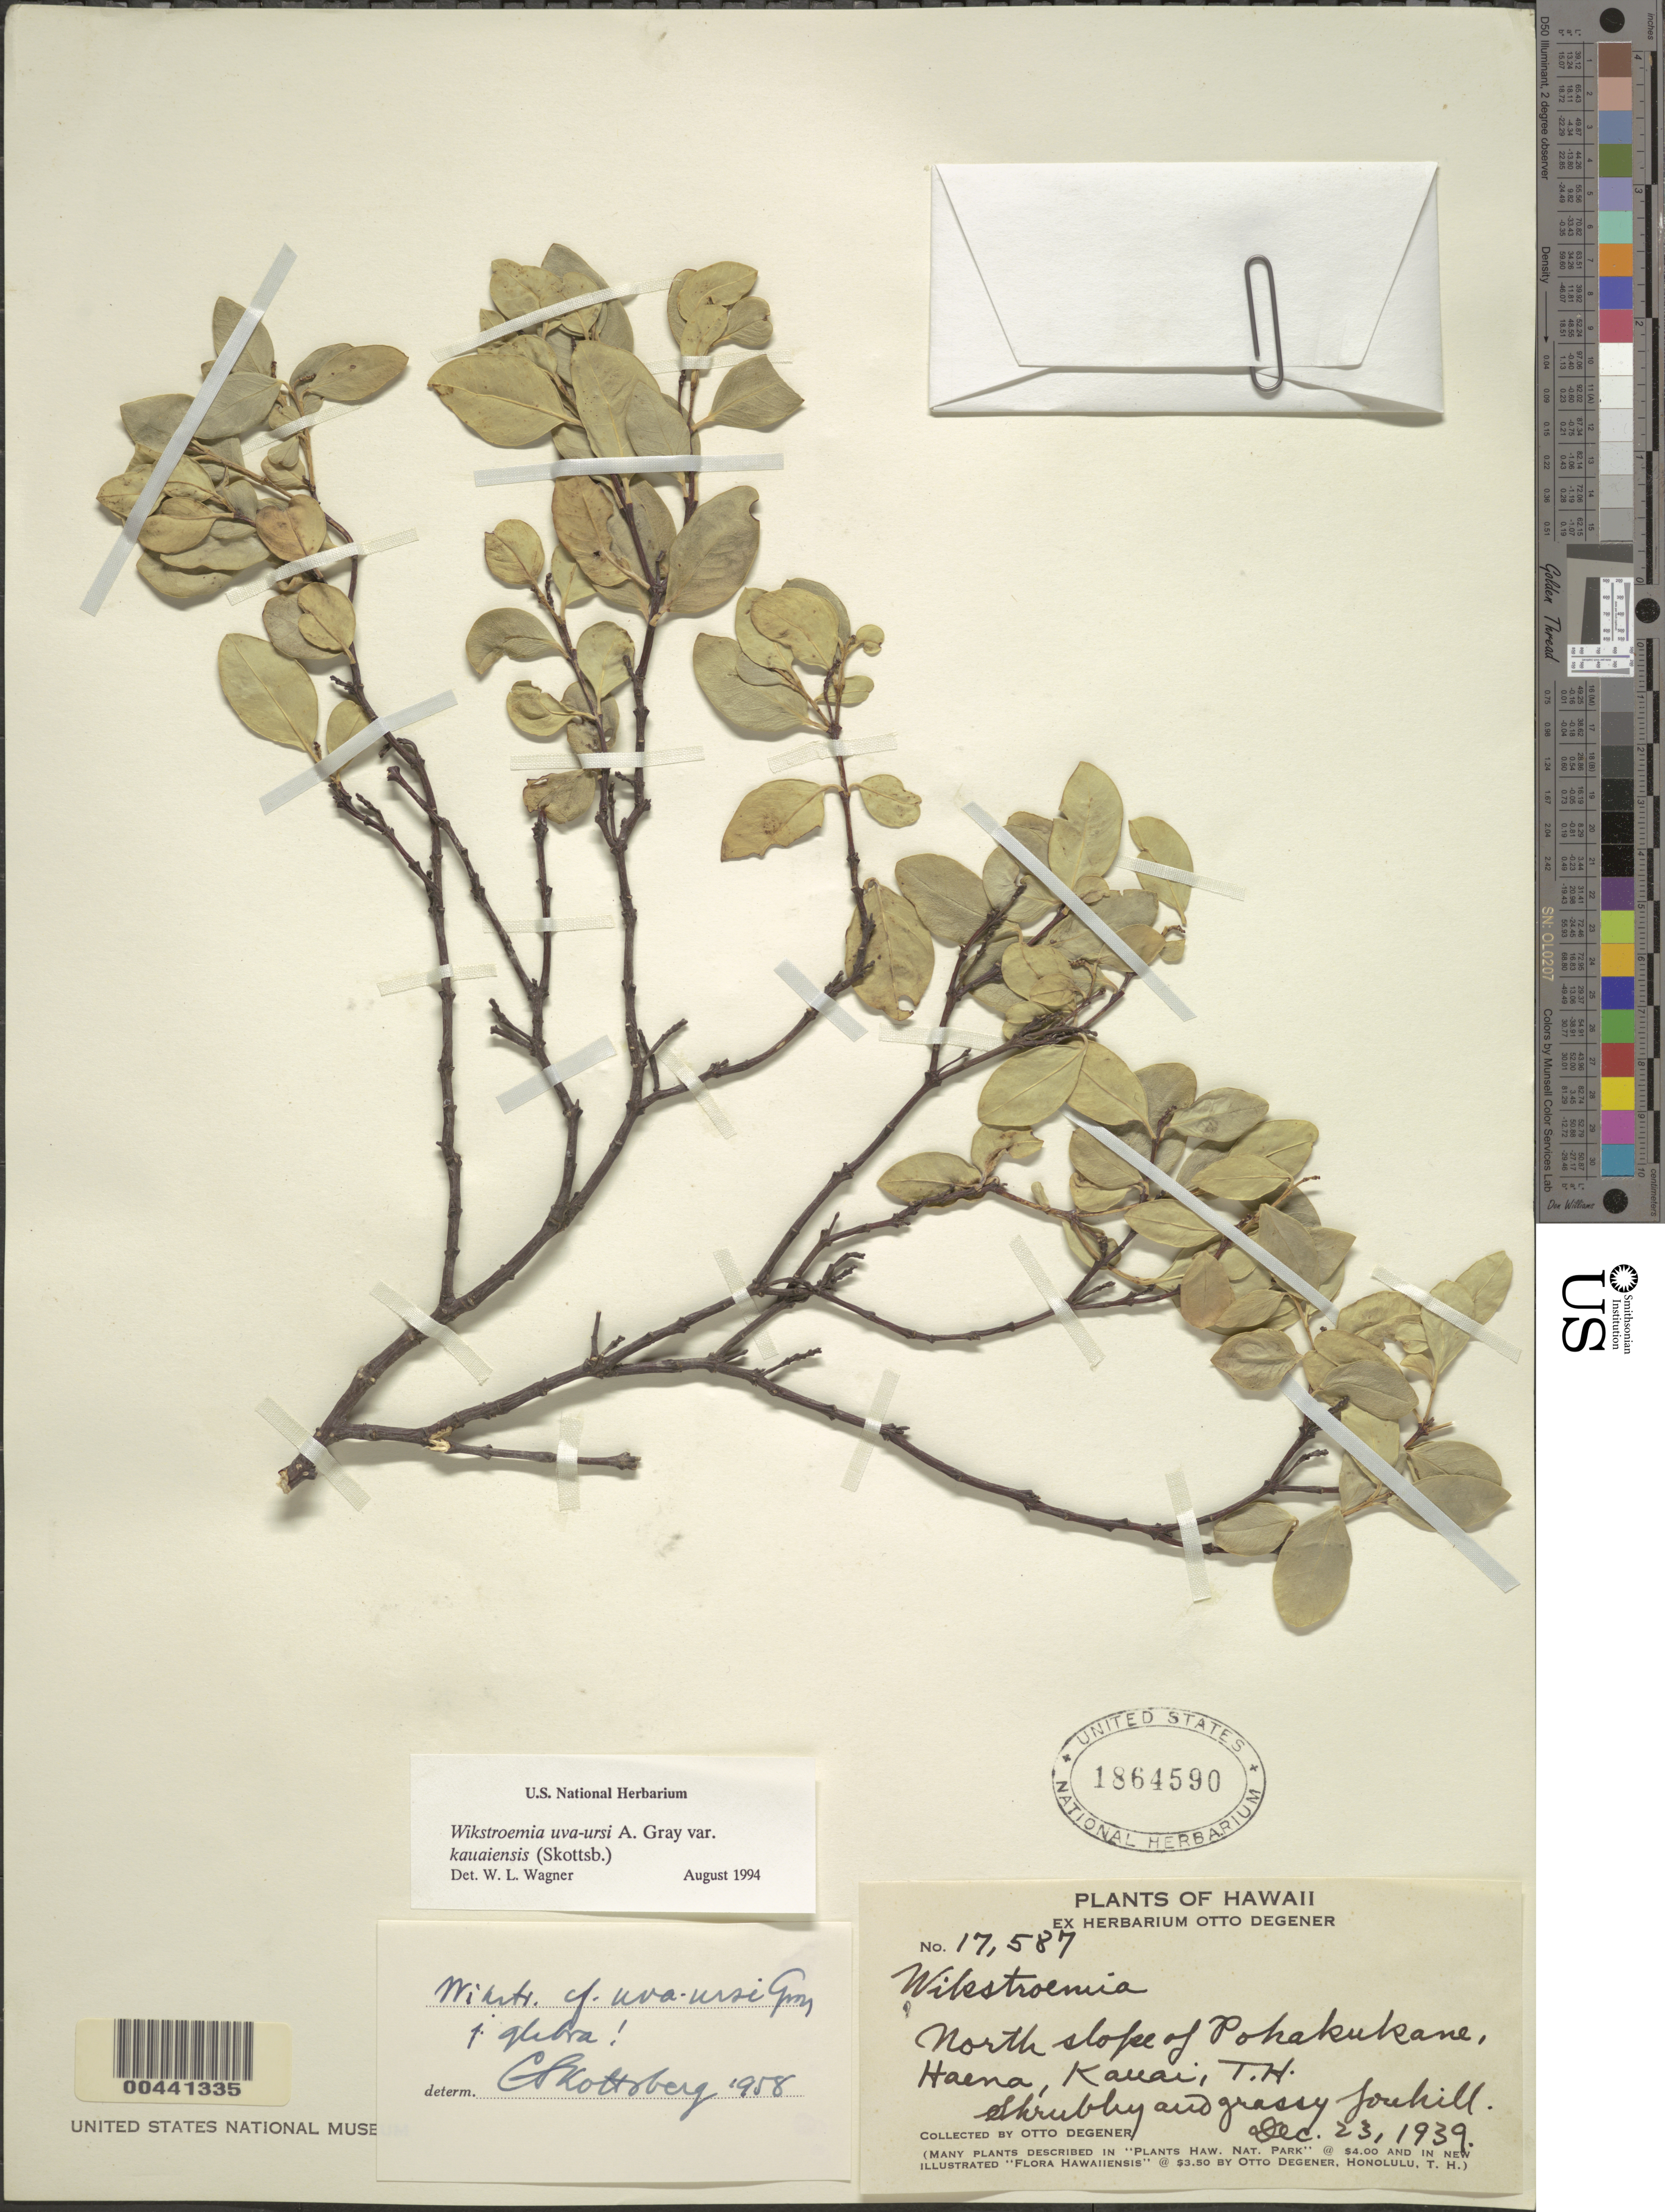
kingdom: Plantae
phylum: Tracheophyta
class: Magnoliopsida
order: Malvales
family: Thymelaeaceae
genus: Wikstroemia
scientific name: Wikstroemia uva-ursi var. kauaiensis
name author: Skottsb.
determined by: Wagner, W. L., (BOT), Smithsonian Institution - National Museum of Natural History (UNITED STATES)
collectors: O. Degener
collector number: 17587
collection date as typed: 23 Dec 1939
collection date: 1939-12-23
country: United States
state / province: Hawaii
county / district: Kauai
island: Kaua'i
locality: North slope of Pohakukane, Haena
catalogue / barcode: US 1864590